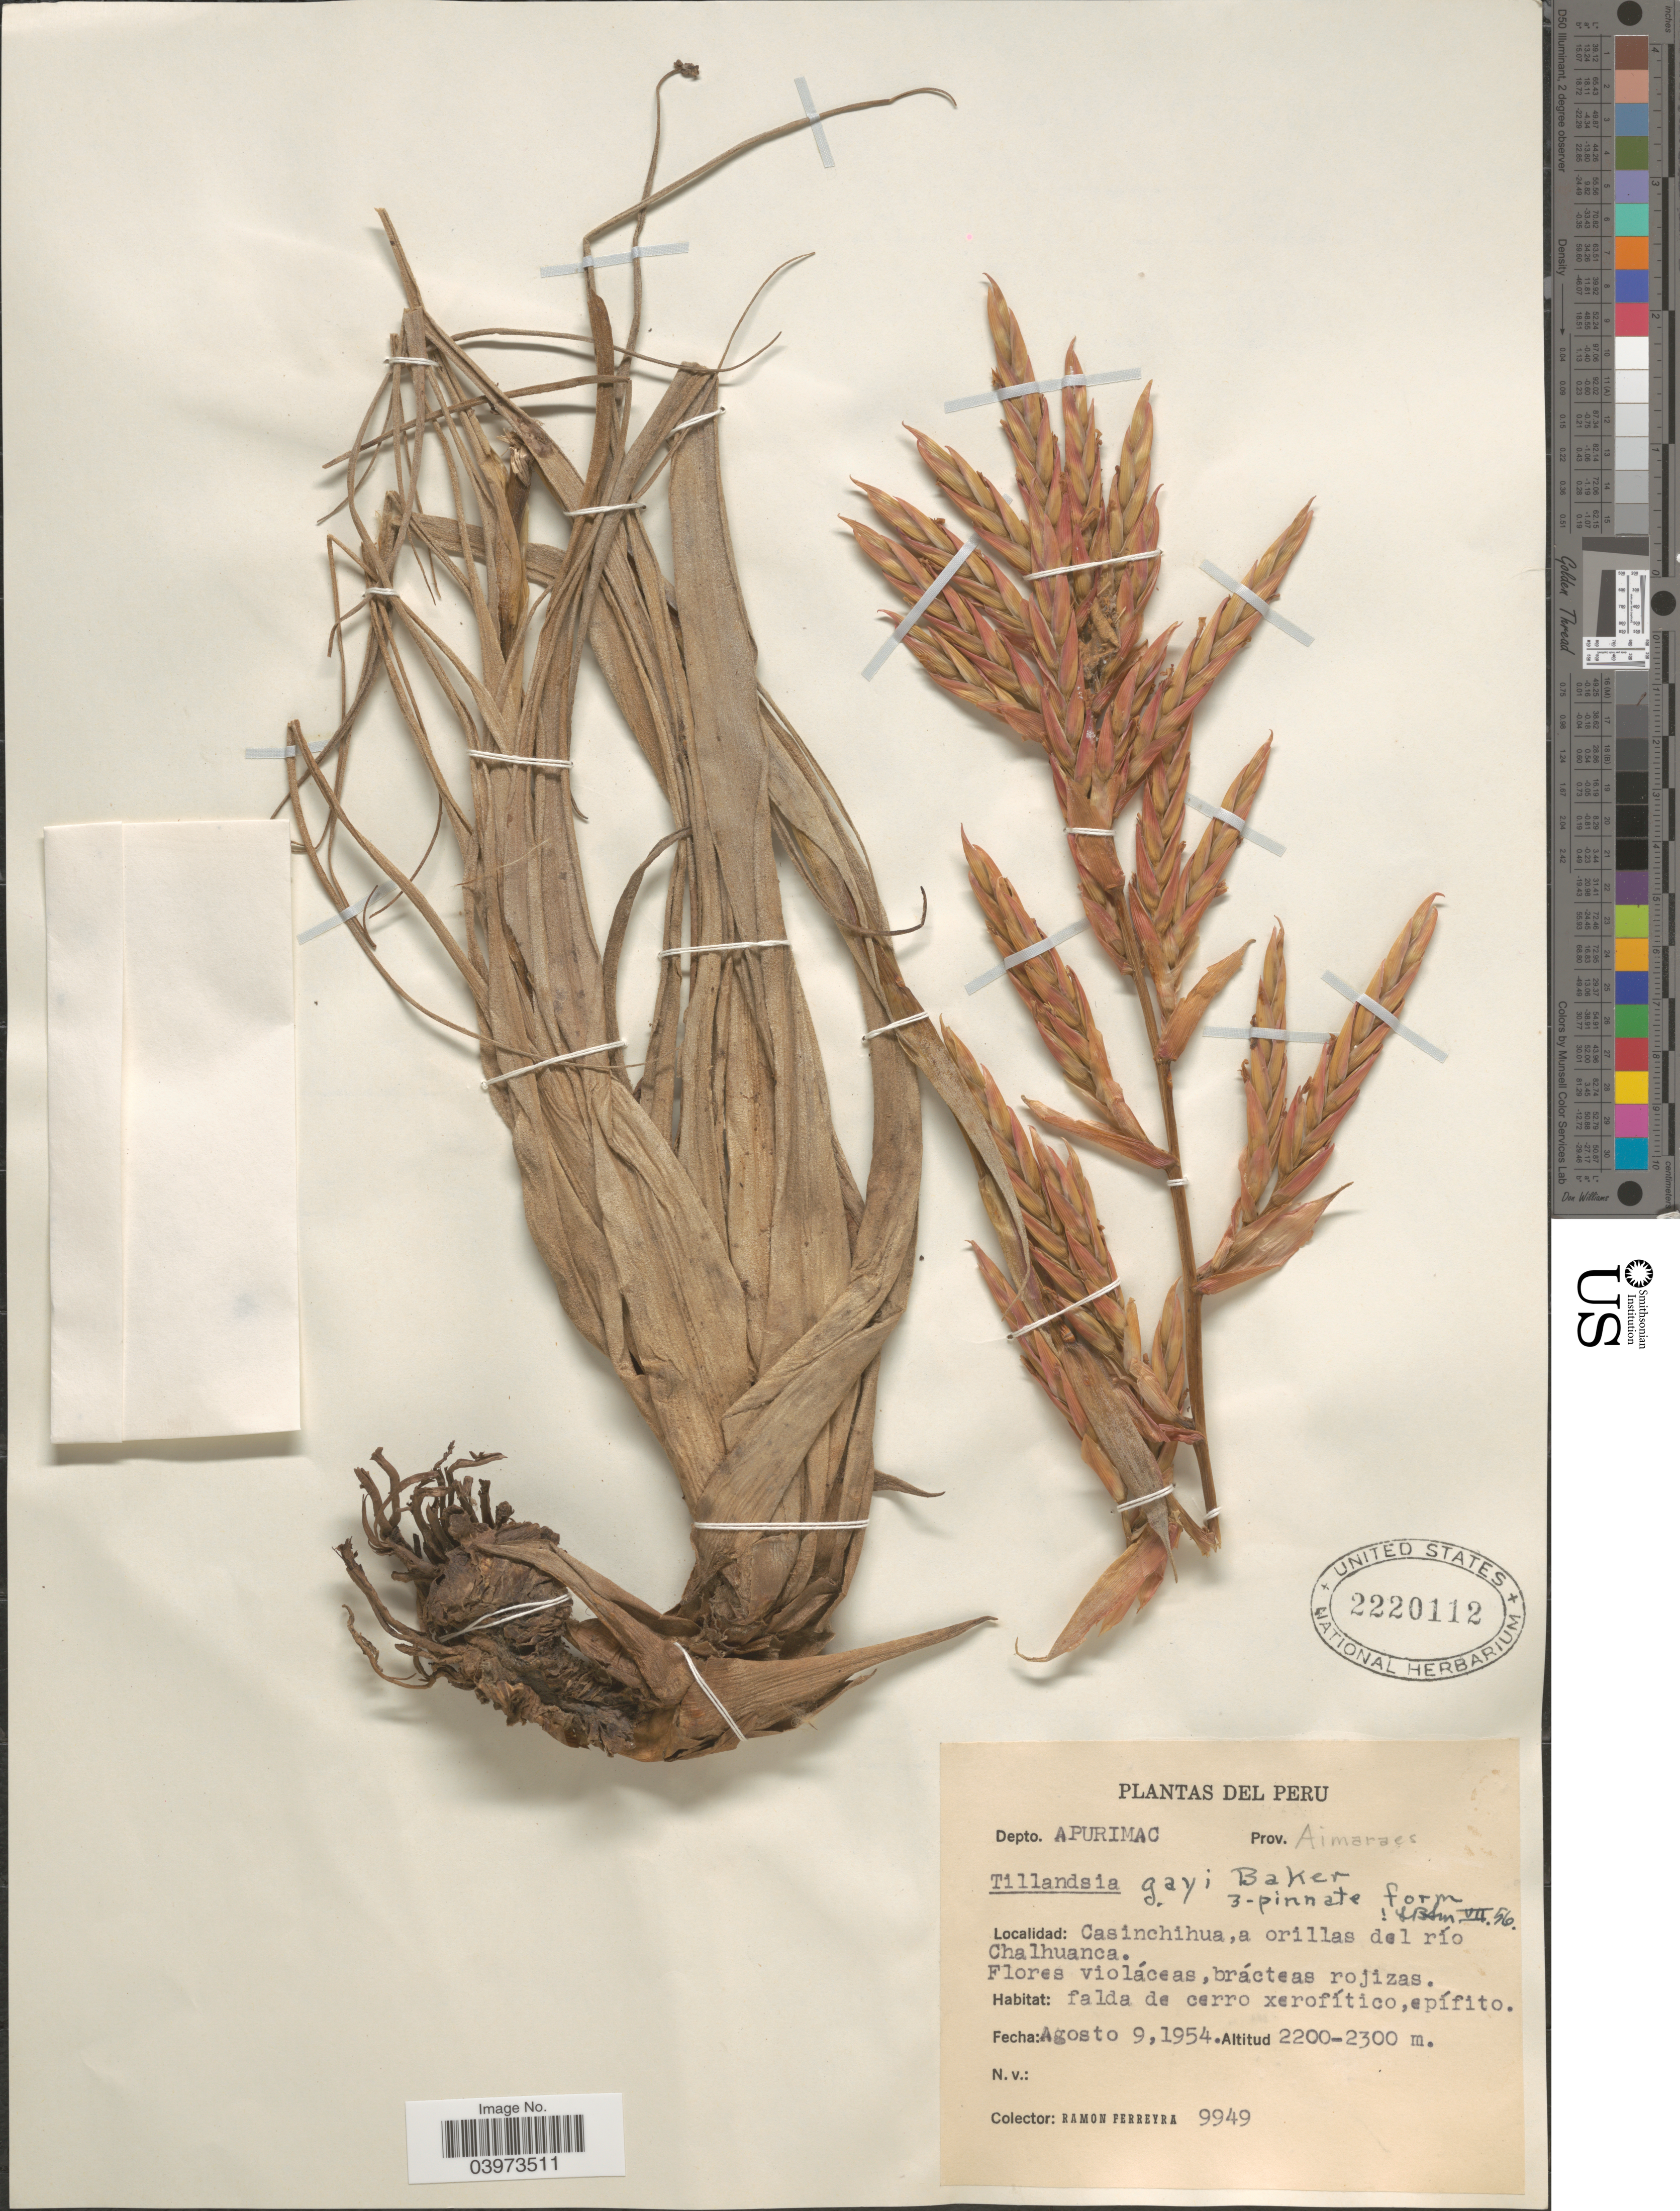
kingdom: Plantae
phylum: Tracheophyta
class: Liliopsida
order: Poales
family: Bromeliaceae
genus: Tillandsia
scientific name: Tillandsia gayi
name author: Baker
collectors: R. A. Ferreyra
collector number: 9949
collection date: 1954-08-09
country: Peru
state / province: Apurímac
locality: Depto. Apurimac. Prov. Aimaraes. Casinchihua, a orillas del río Chalhuanca.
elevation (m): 2200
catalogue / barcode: US 2220112